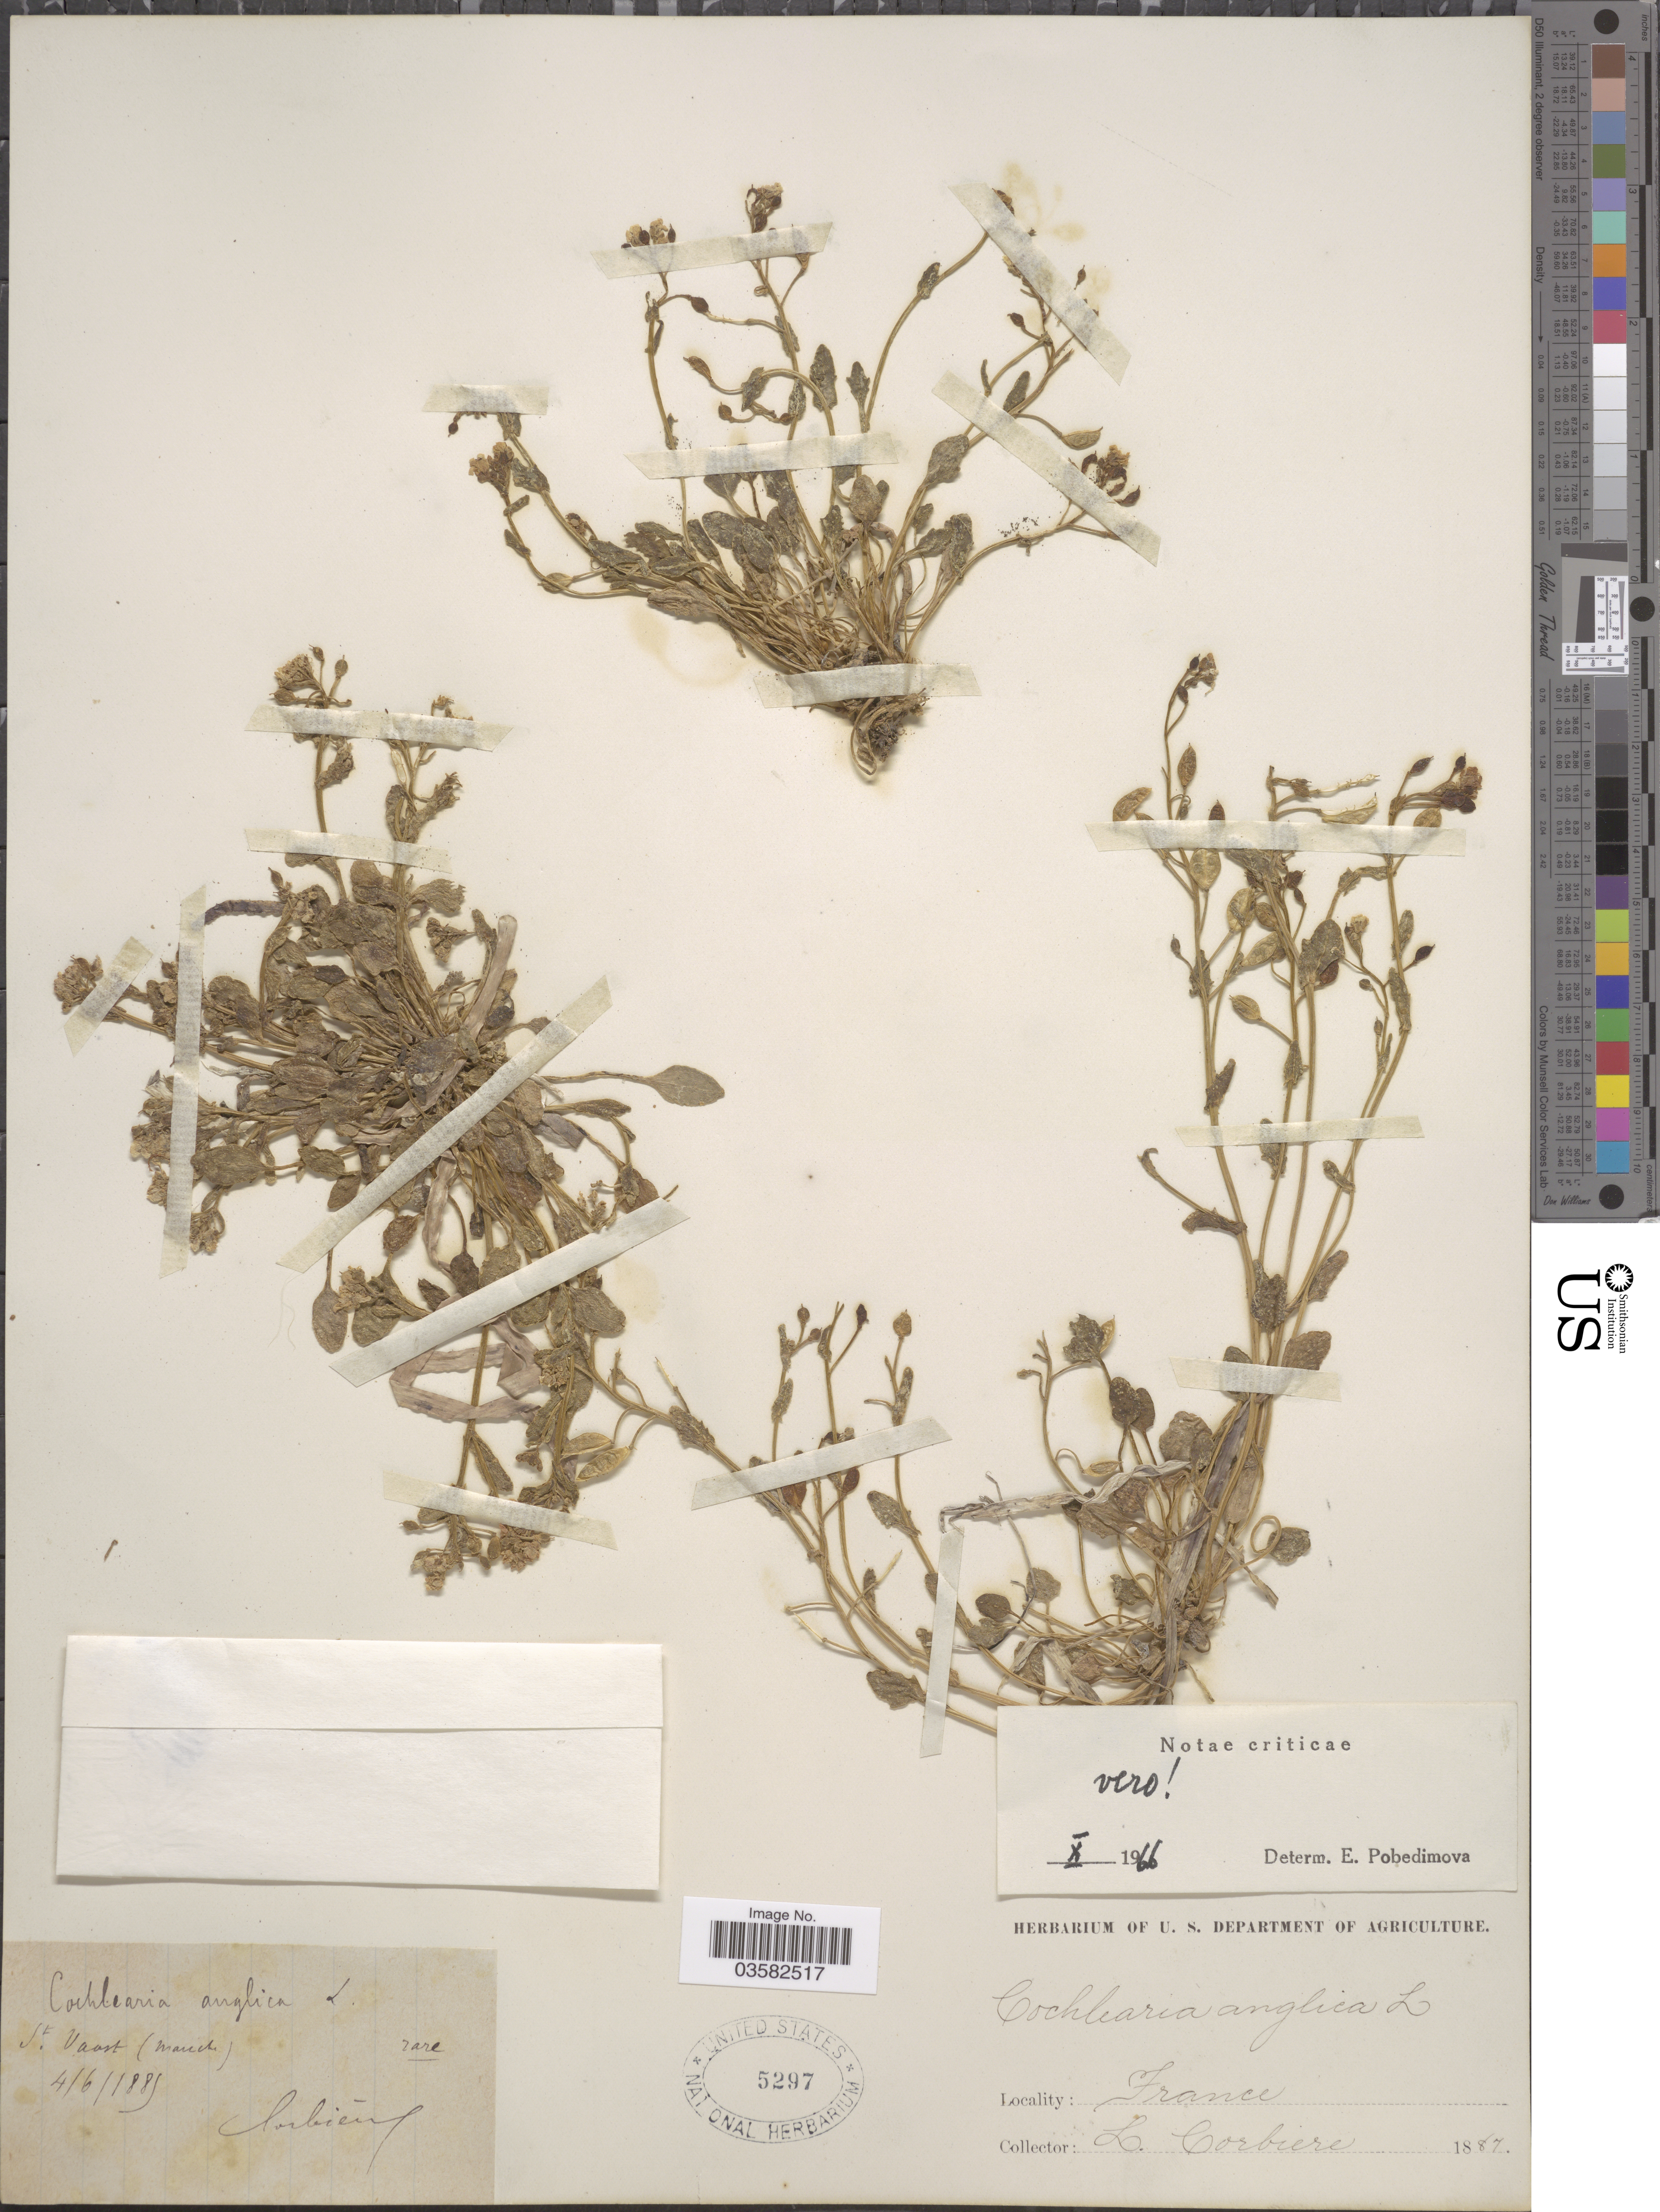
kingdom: Plantae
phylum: Tracheophyta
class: Magnoliopsida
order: Brassicales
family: Brassicaceae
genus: Cochlearia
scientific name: Cochlearia anglica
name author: L.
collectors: L. Corbière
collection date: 1887-06-04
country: France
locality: St. Vaast (manche).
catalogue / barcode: US 5297